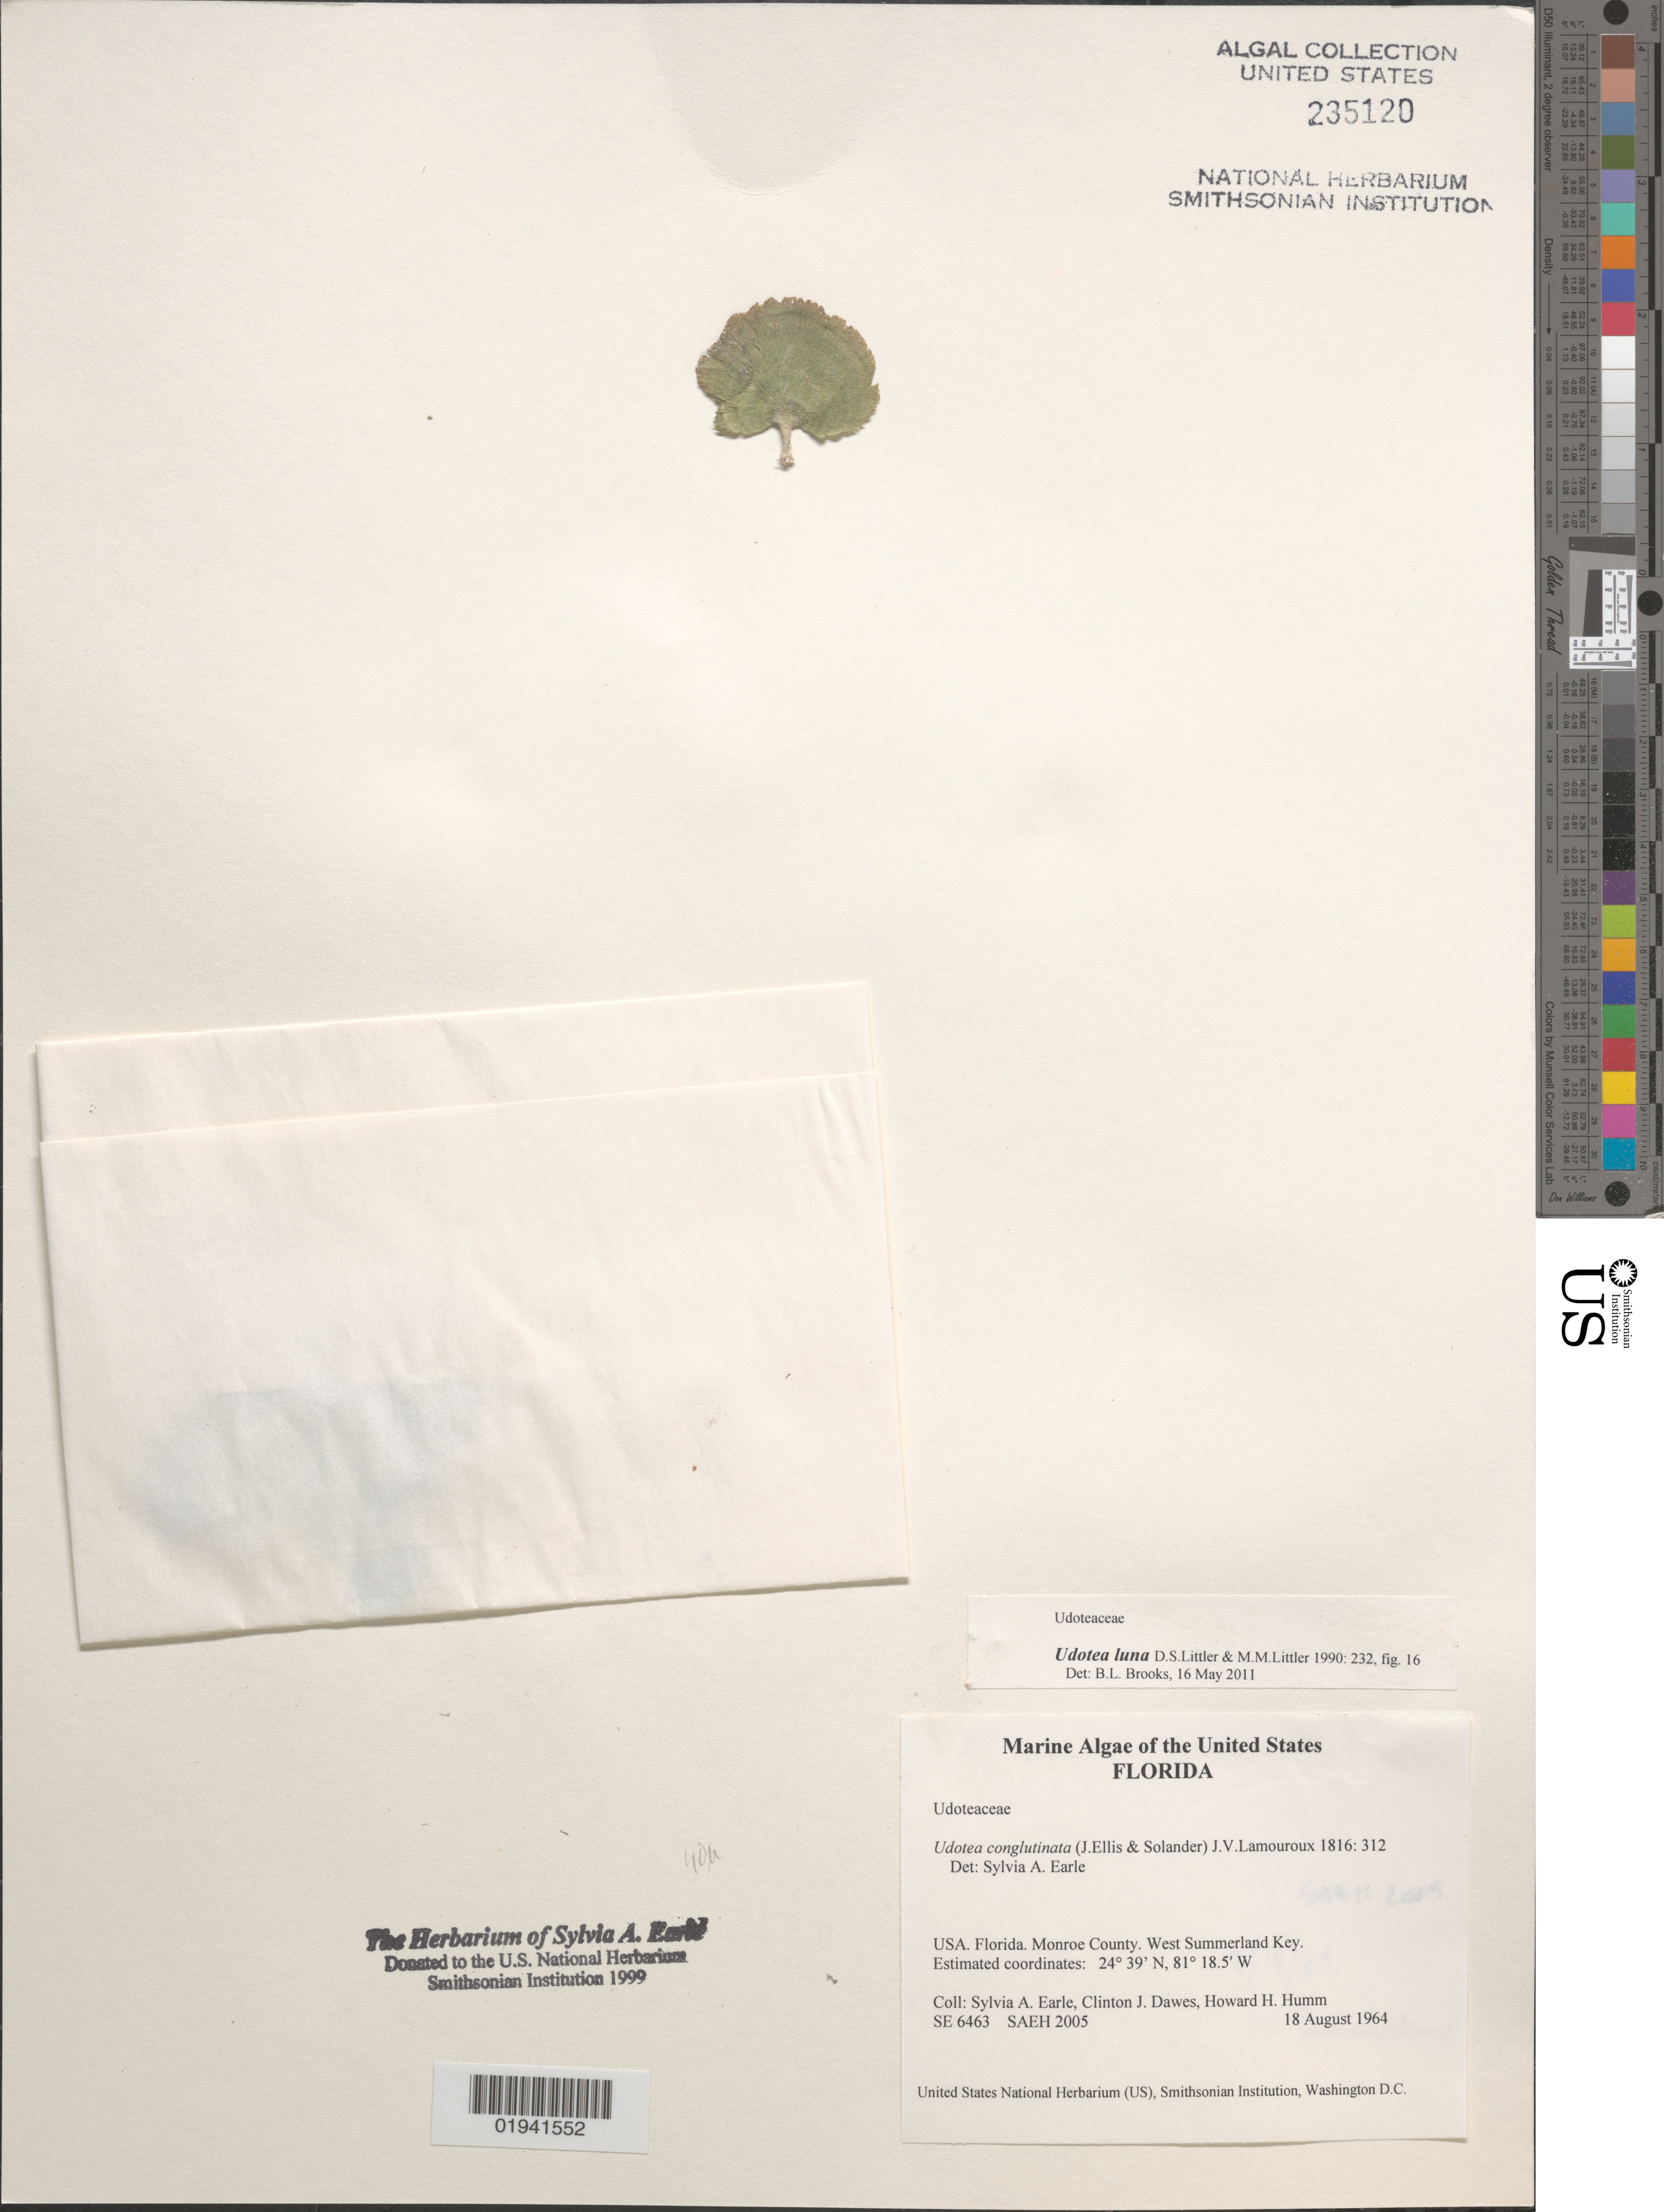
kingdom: Plantae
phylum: Chlorophyta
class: Ulvophyceae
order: Bryopsidales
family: Udoteaceae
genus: Udotea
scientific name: Udotea conglutinata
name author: (Ellis & Sol.) J.V.Lamouroux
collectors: S. A. Earle, C. Dawes & H. Humm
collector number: SE6463/SAEH2005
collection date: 1964-08-18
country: United States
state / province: Florida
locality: Monroe County. West Summerland Key.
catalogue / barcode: US 235120